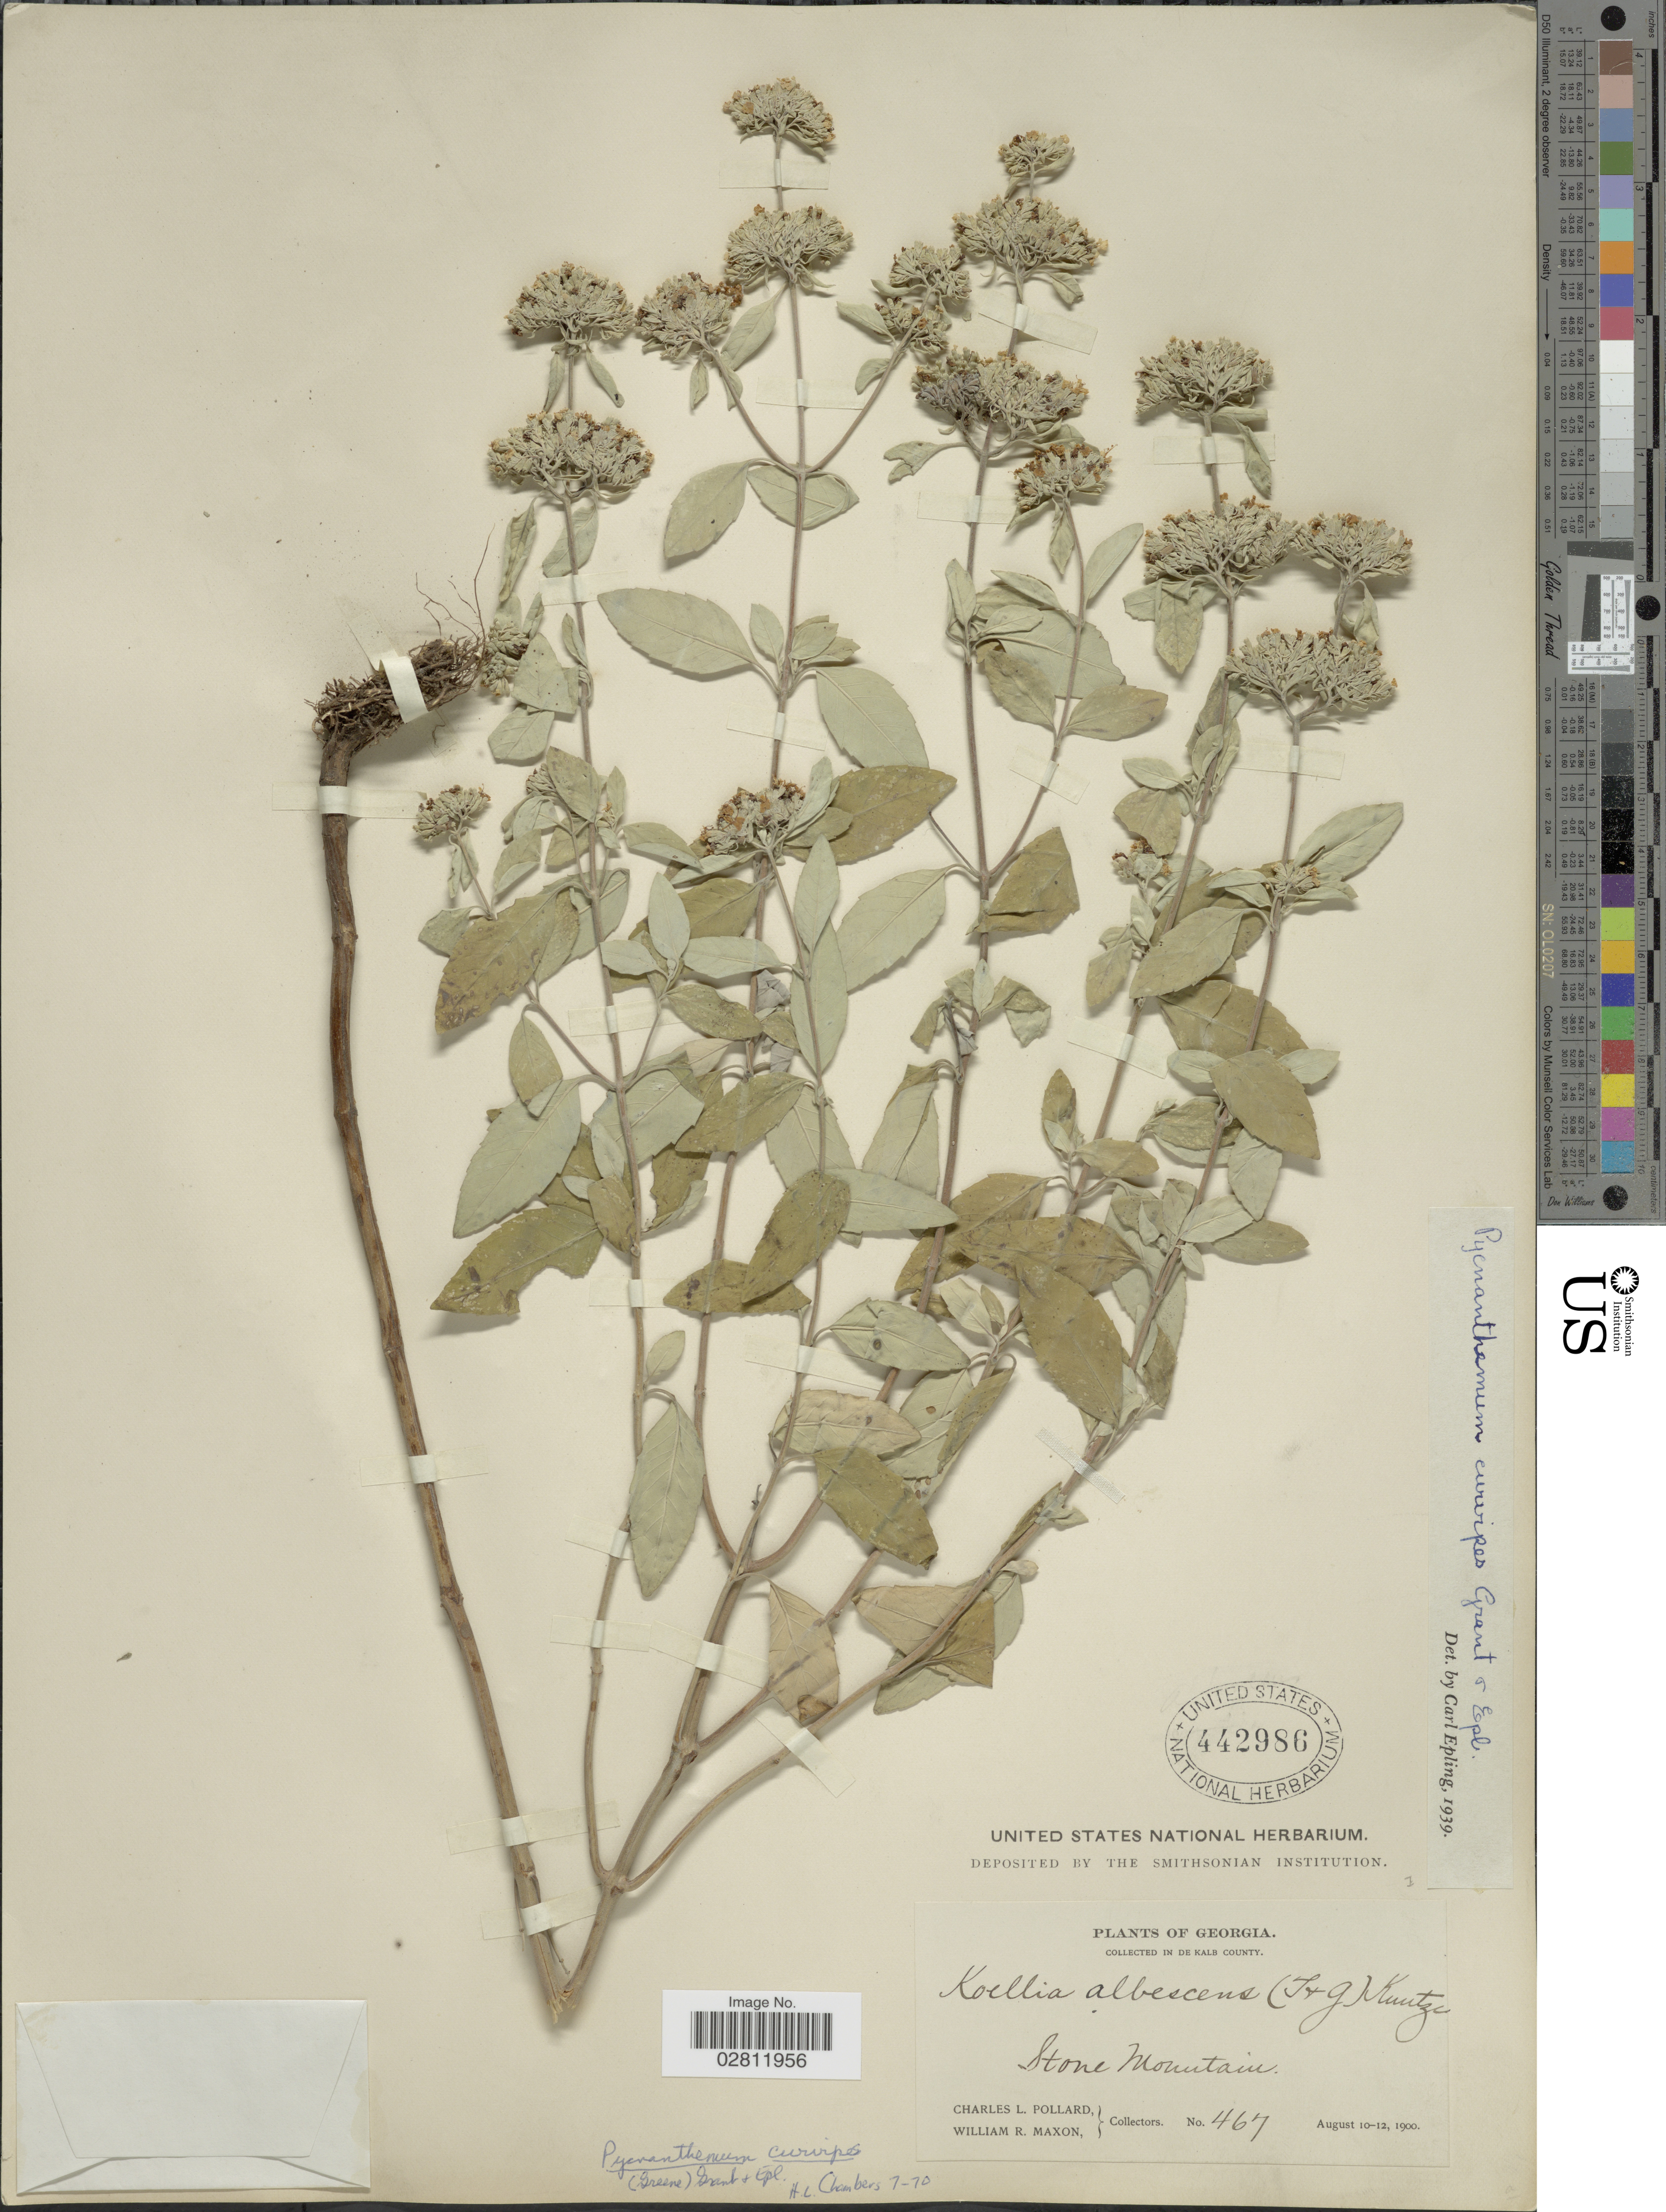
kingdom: Plantae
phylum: Tracheophyta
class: Magnoliopsida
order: Lamiales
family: Lamiaceae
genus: Pycnanthemum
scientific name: Pycnanthemum curvipes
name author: (Greene) E. Grant & Epling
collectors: C. L. Pollard & W. R. Maxon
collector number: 467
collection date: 1900-08-10/1900-08-12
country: United States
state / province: Georgia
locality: In de Kalb County. Stone Mountain.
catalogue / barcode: US 442986